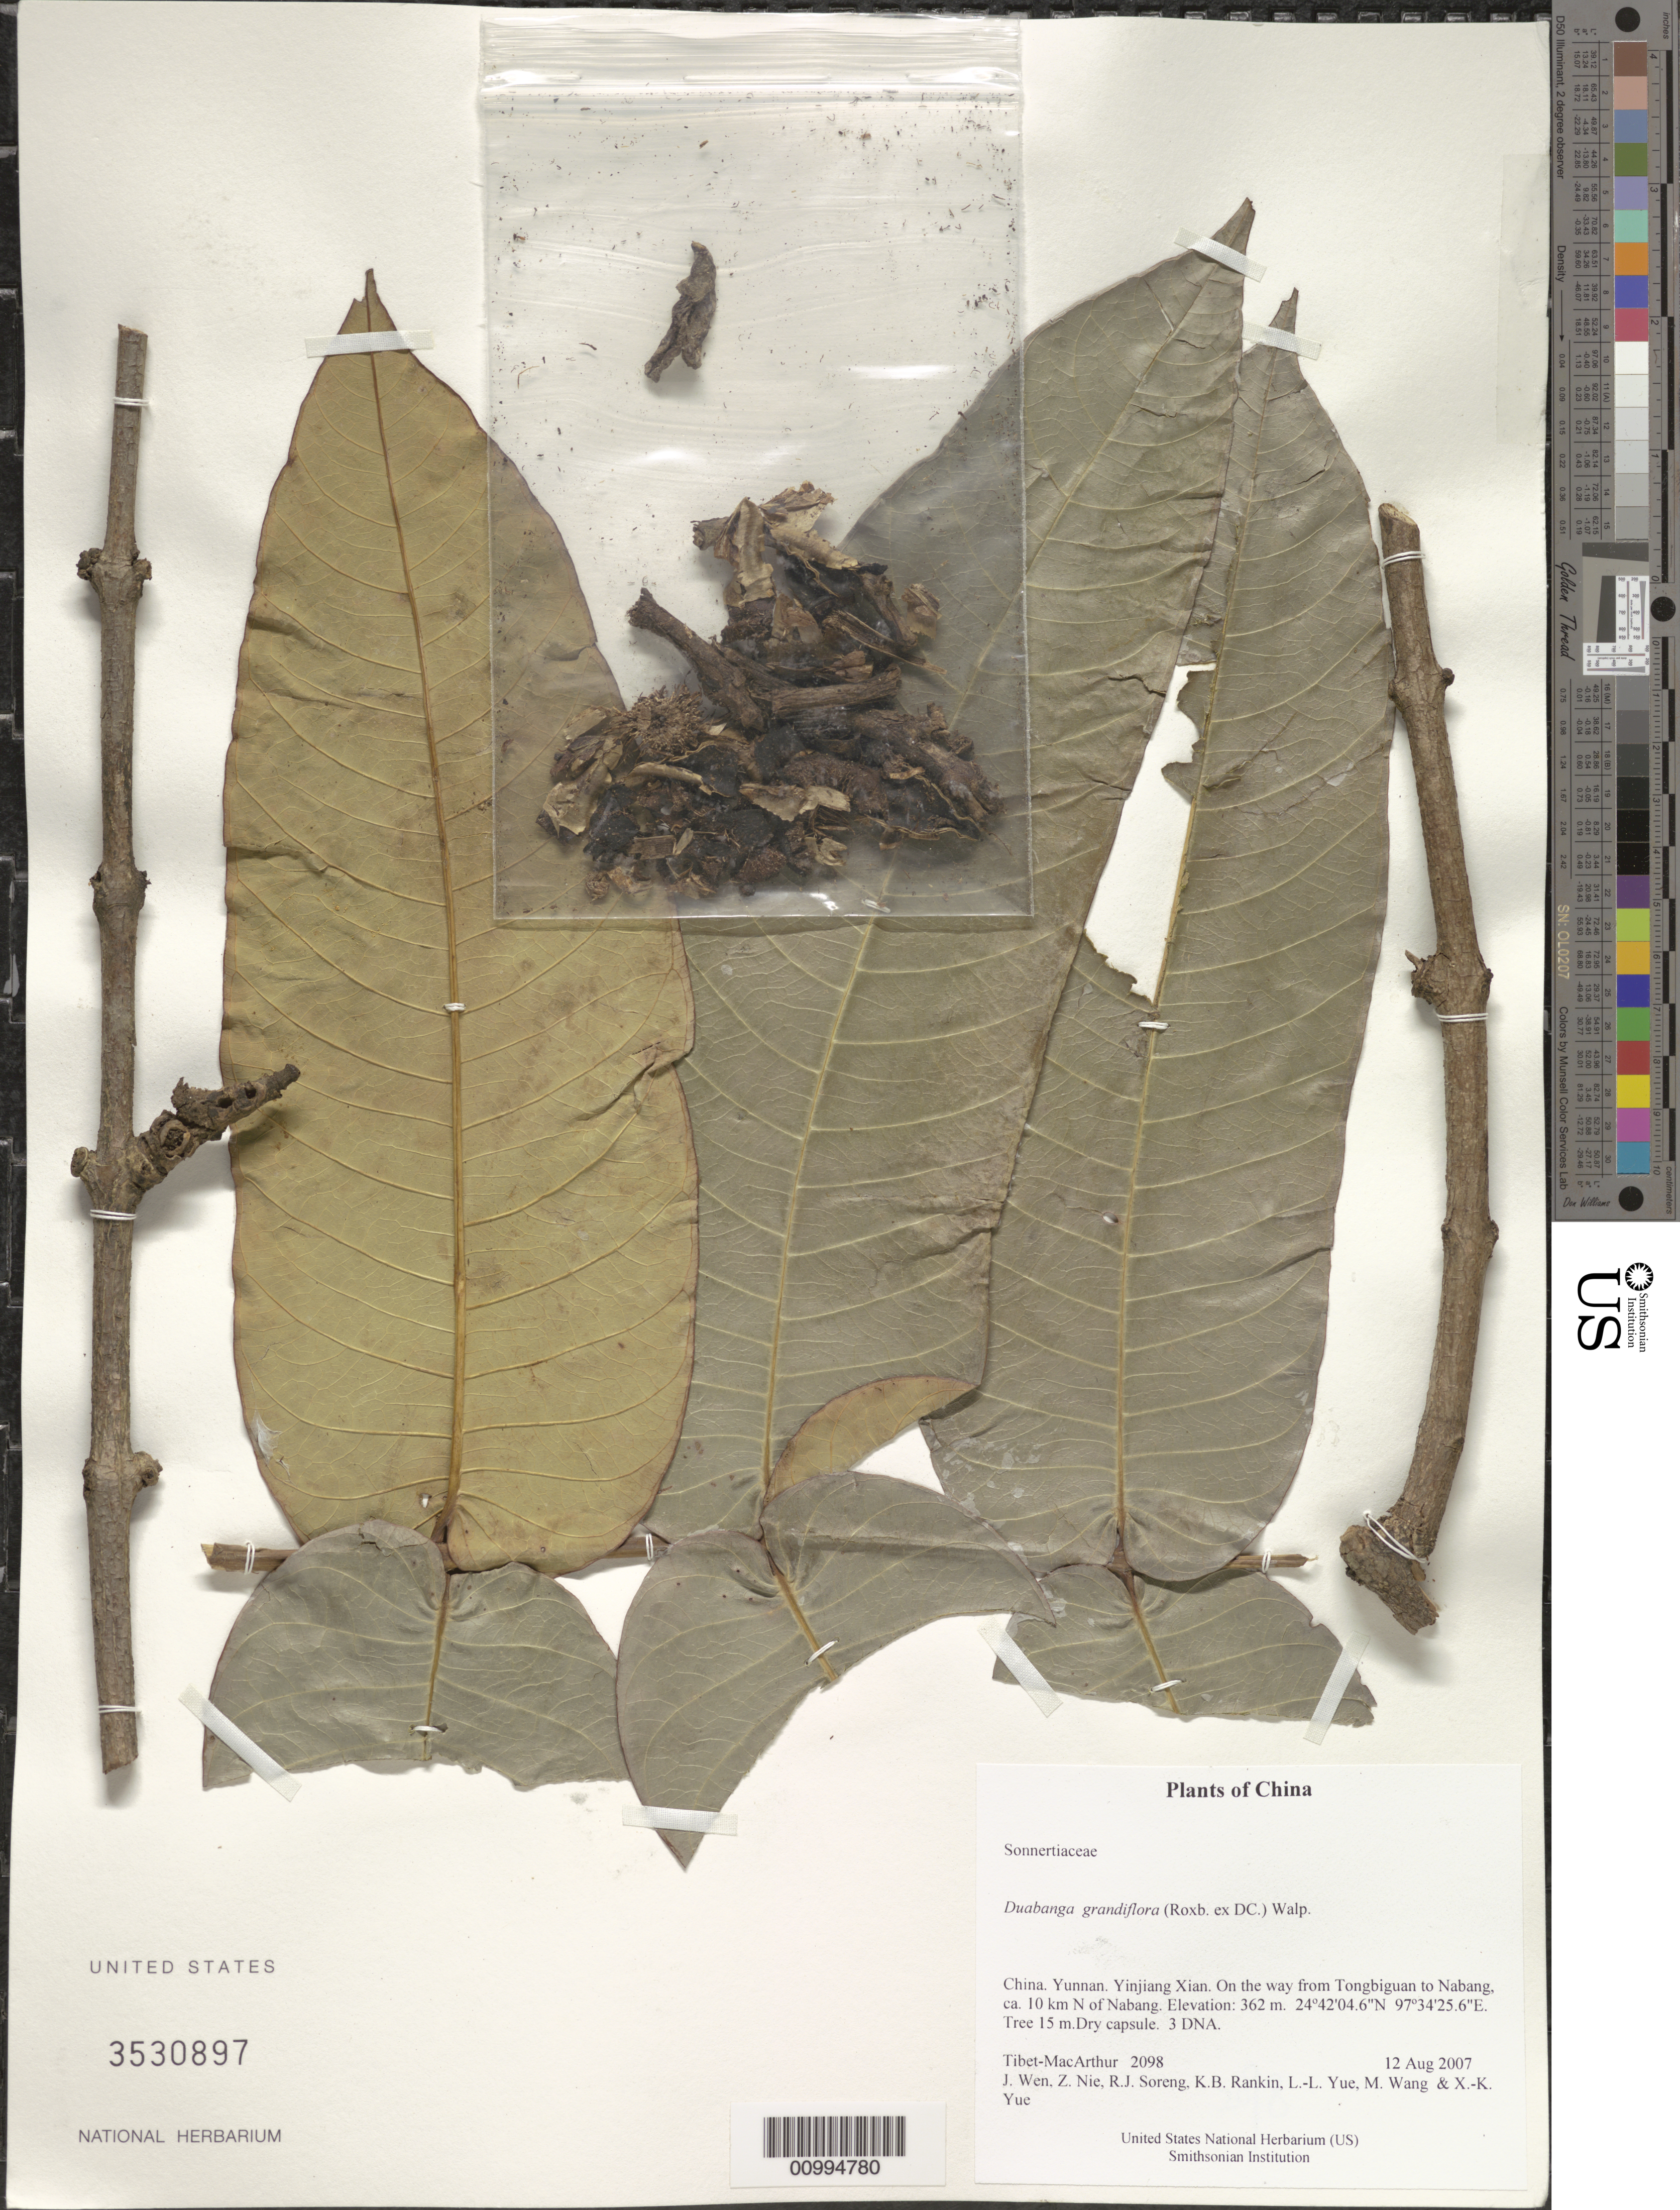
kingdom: Plantae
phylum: Tracheophyta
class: Magnoliopsida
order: Myrtales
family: Lythraceae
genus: Duabanga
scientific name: Duabanga grandiflora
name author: (Roxb. ex DC.) Walp.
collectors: Tibet-MacArthur, J. Wen, Z. Nie, R. J. Soreng, K. Rankin, L. Yue, M. Wang & X. Yue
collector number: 2098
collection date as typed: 12 Aug 2007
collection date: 2007-08-12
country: China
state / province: Yunnan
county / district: Yinjiang Xian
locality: On the way from Tongbiguan to Nabang, ca. 10 km N of Nabang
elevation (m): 362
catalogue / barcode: US 3530897